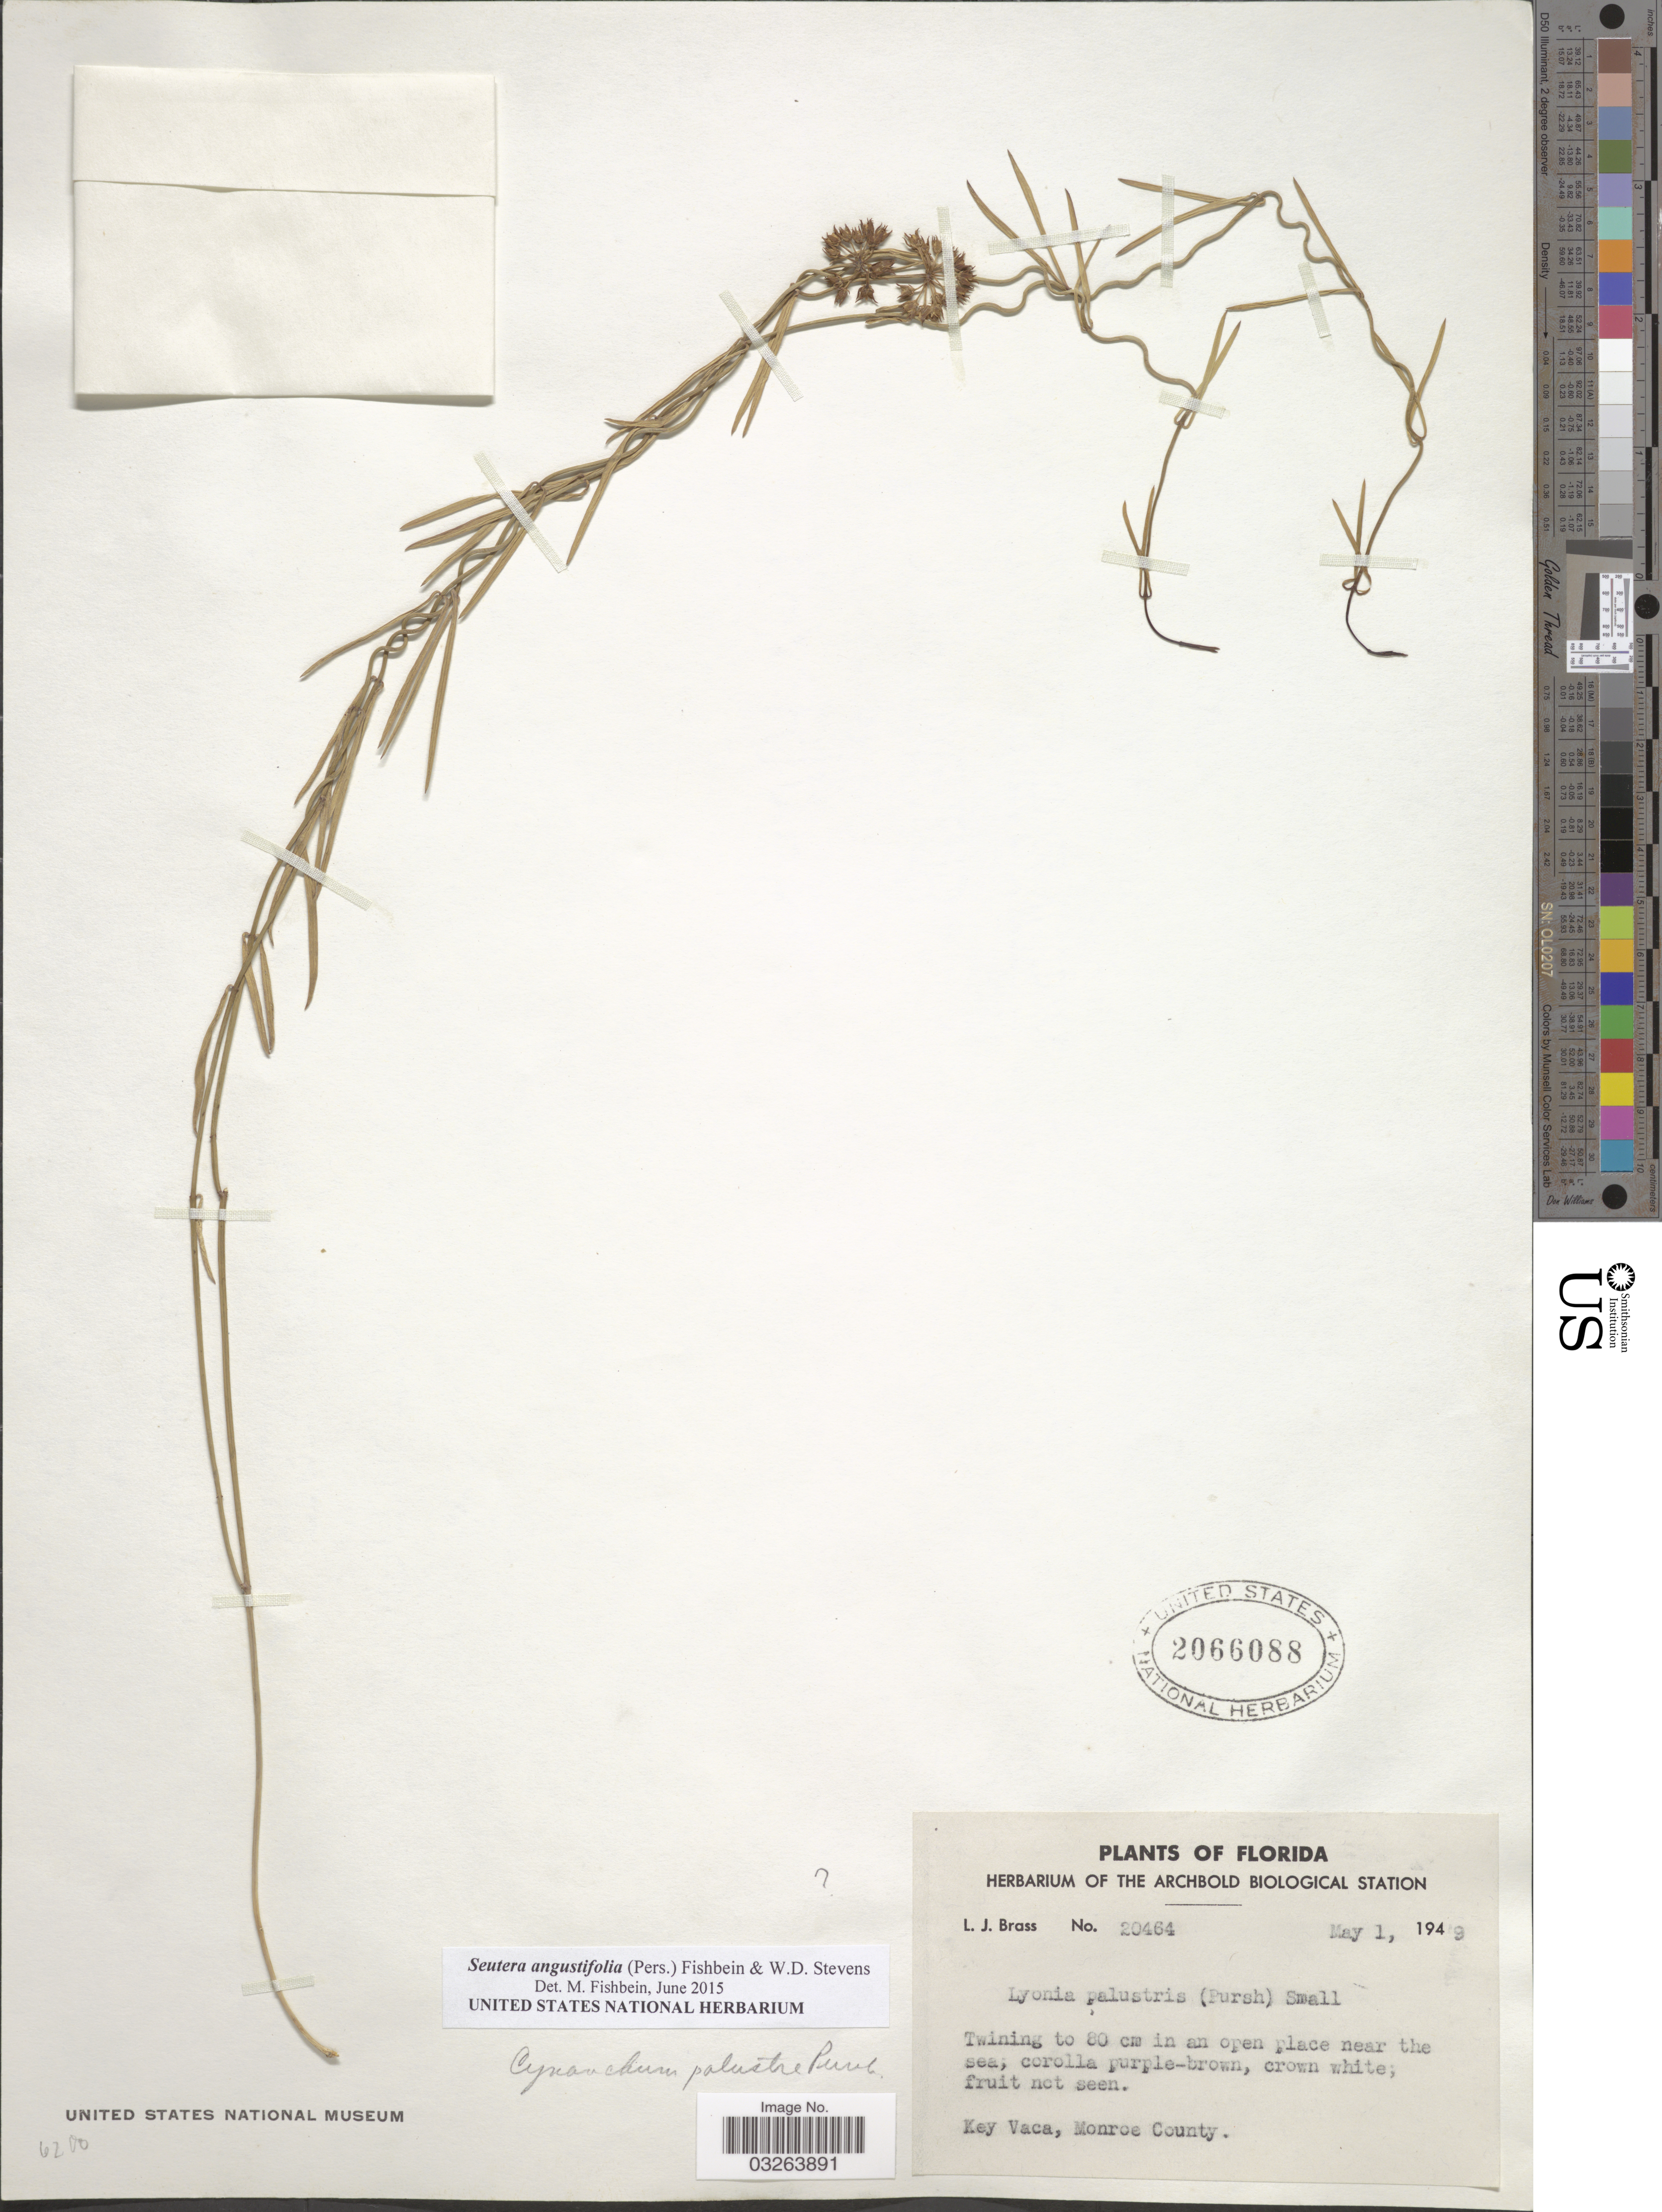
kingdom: Plantae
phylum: Tracheophyta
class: Magnoliopsida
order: Gentianales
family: Apocynaceae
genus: Seutera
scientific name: Seutera angustifolia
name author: Fishbein & W.D. Stevens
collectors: L. J. Brass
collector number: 20464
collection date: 1949-05-01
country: United States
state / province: Florida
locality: Key Vaca, Monroe County.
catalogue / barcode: US 2066088